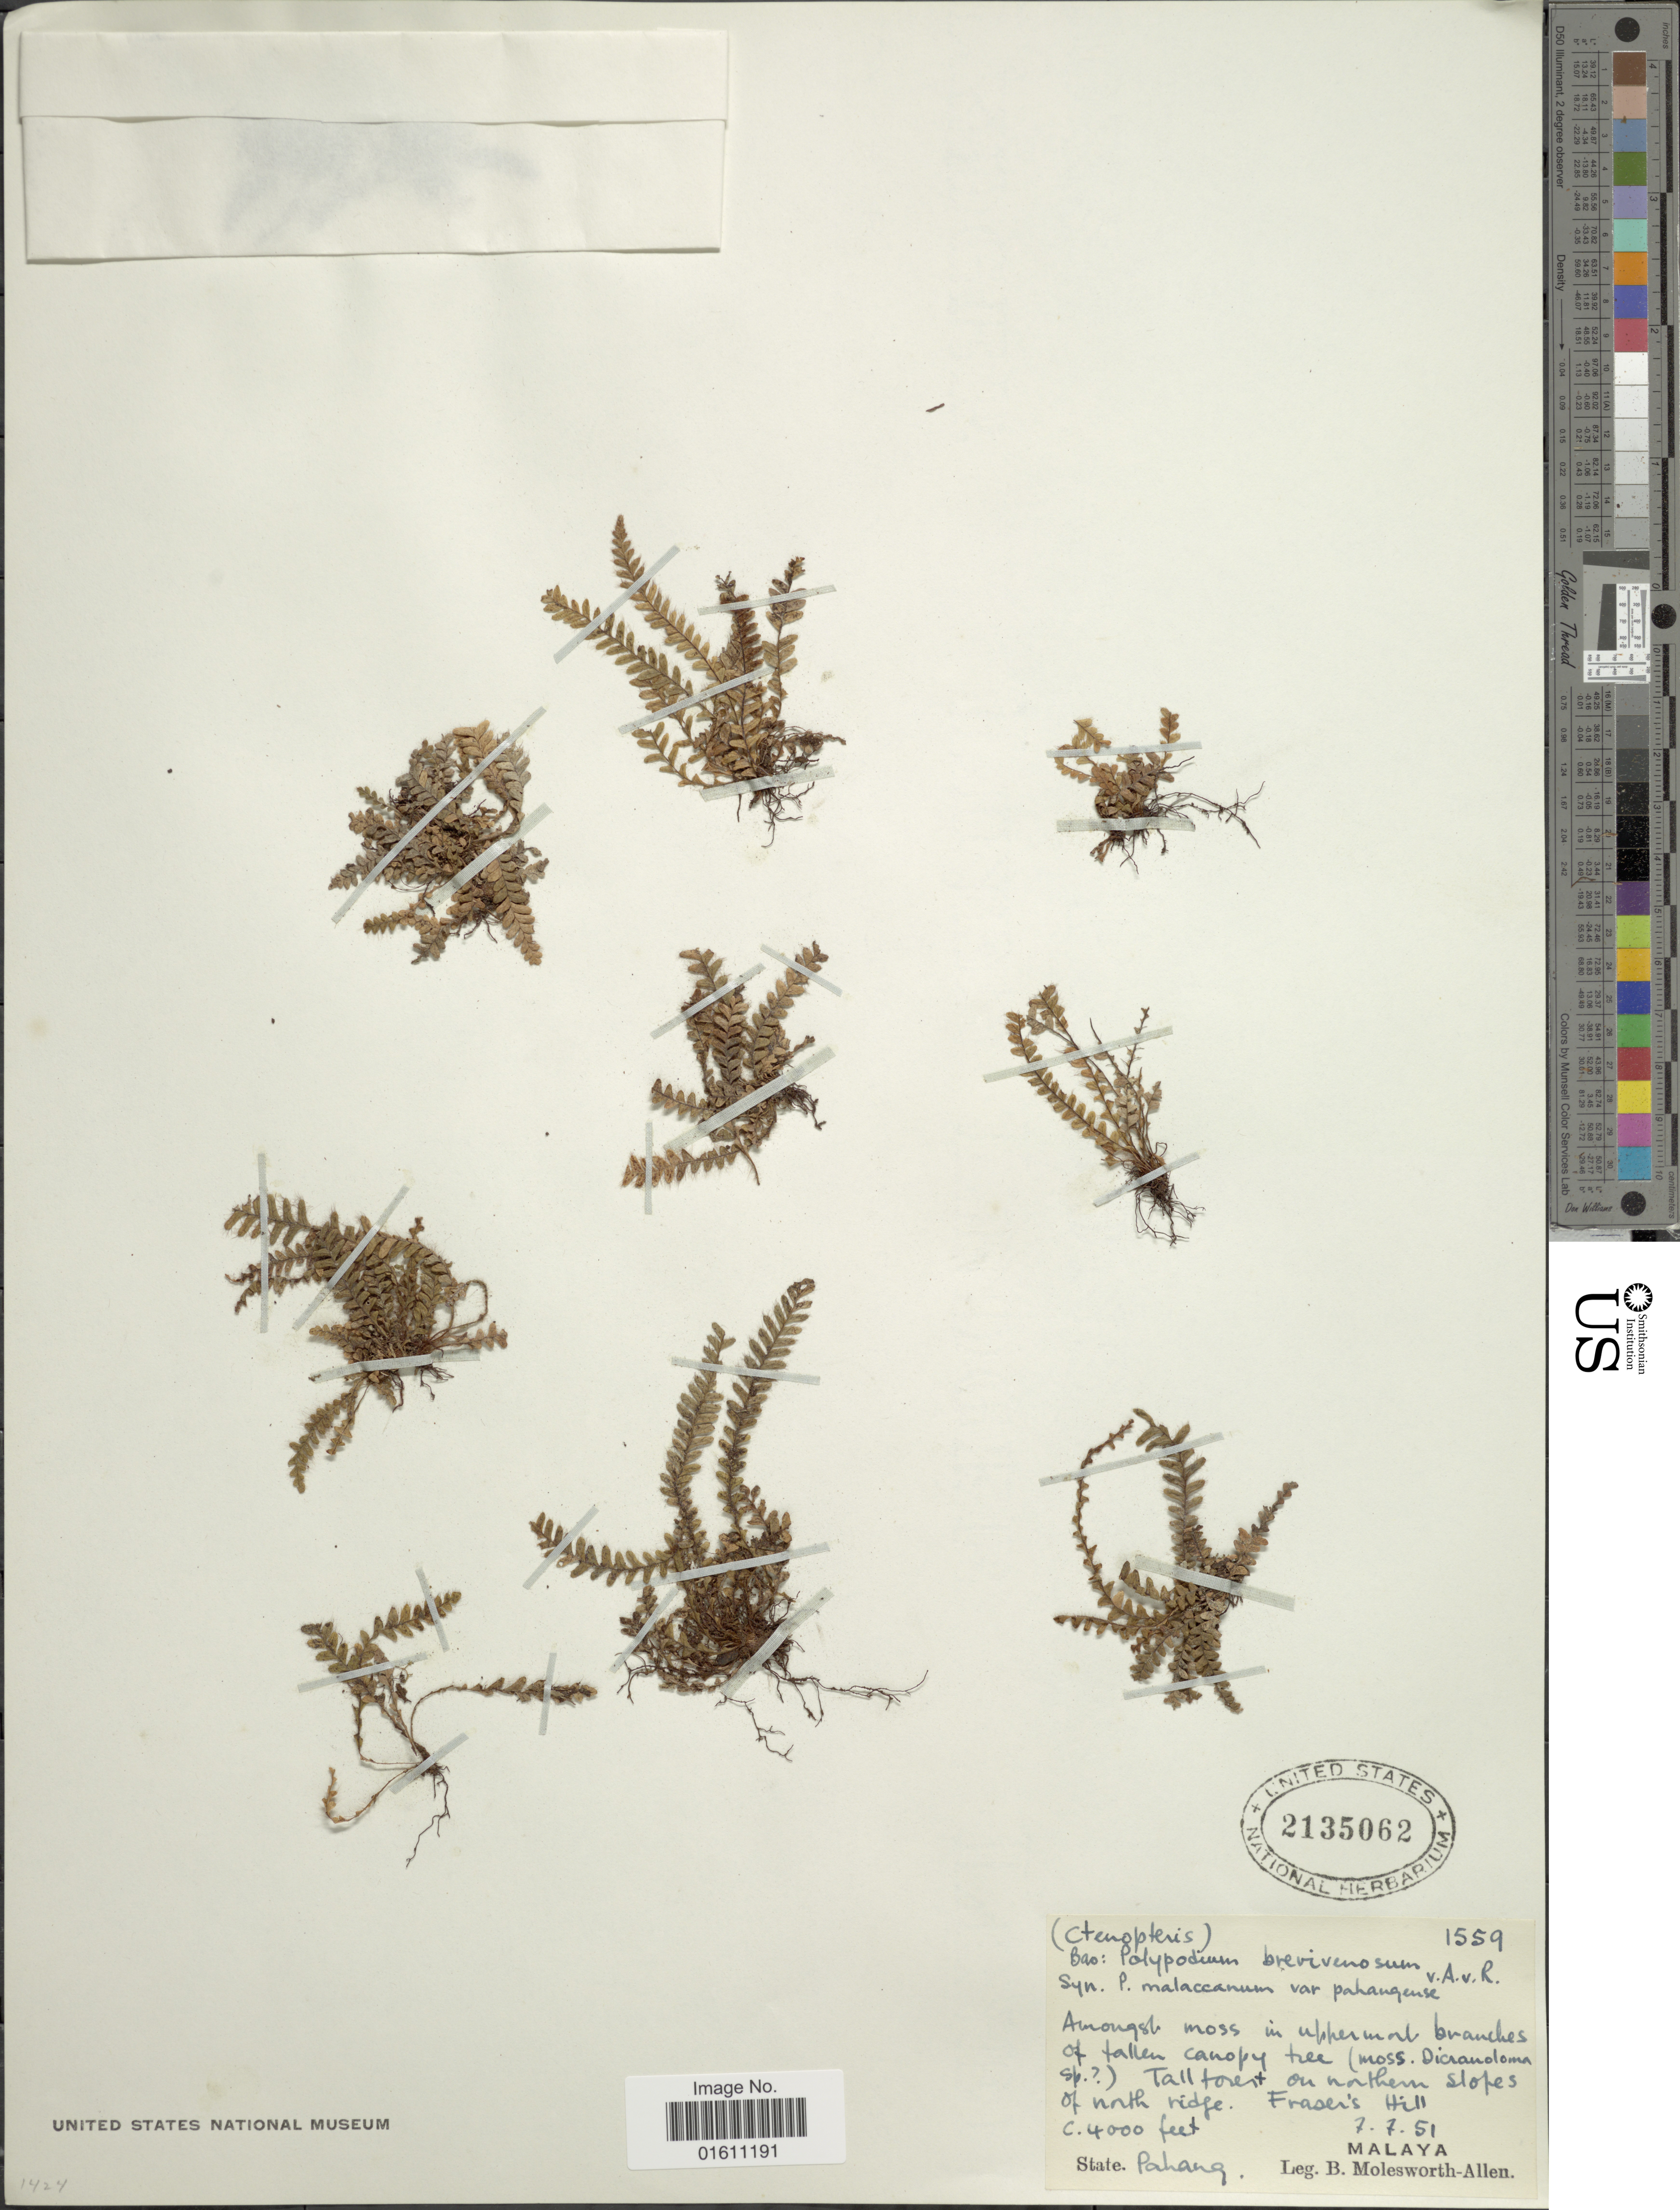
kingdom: Plantae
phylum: Tracheophyta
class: Polypodiopsida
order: Polypodiales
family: Polypodiaceae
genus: Dasygrammitis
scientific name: Dasygrammitis brevivenosa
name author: (Alderw.) Parris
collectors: B. E. G. Molesworth-Allen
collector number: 1559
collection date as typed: Transcribed d/m/y: 7/7/51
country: Malaysia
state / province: Pahang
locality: Malay, State Pahang, on northern slopes of north ridge. Fraser's Hill.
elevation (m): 1219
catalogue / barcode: US 2135062